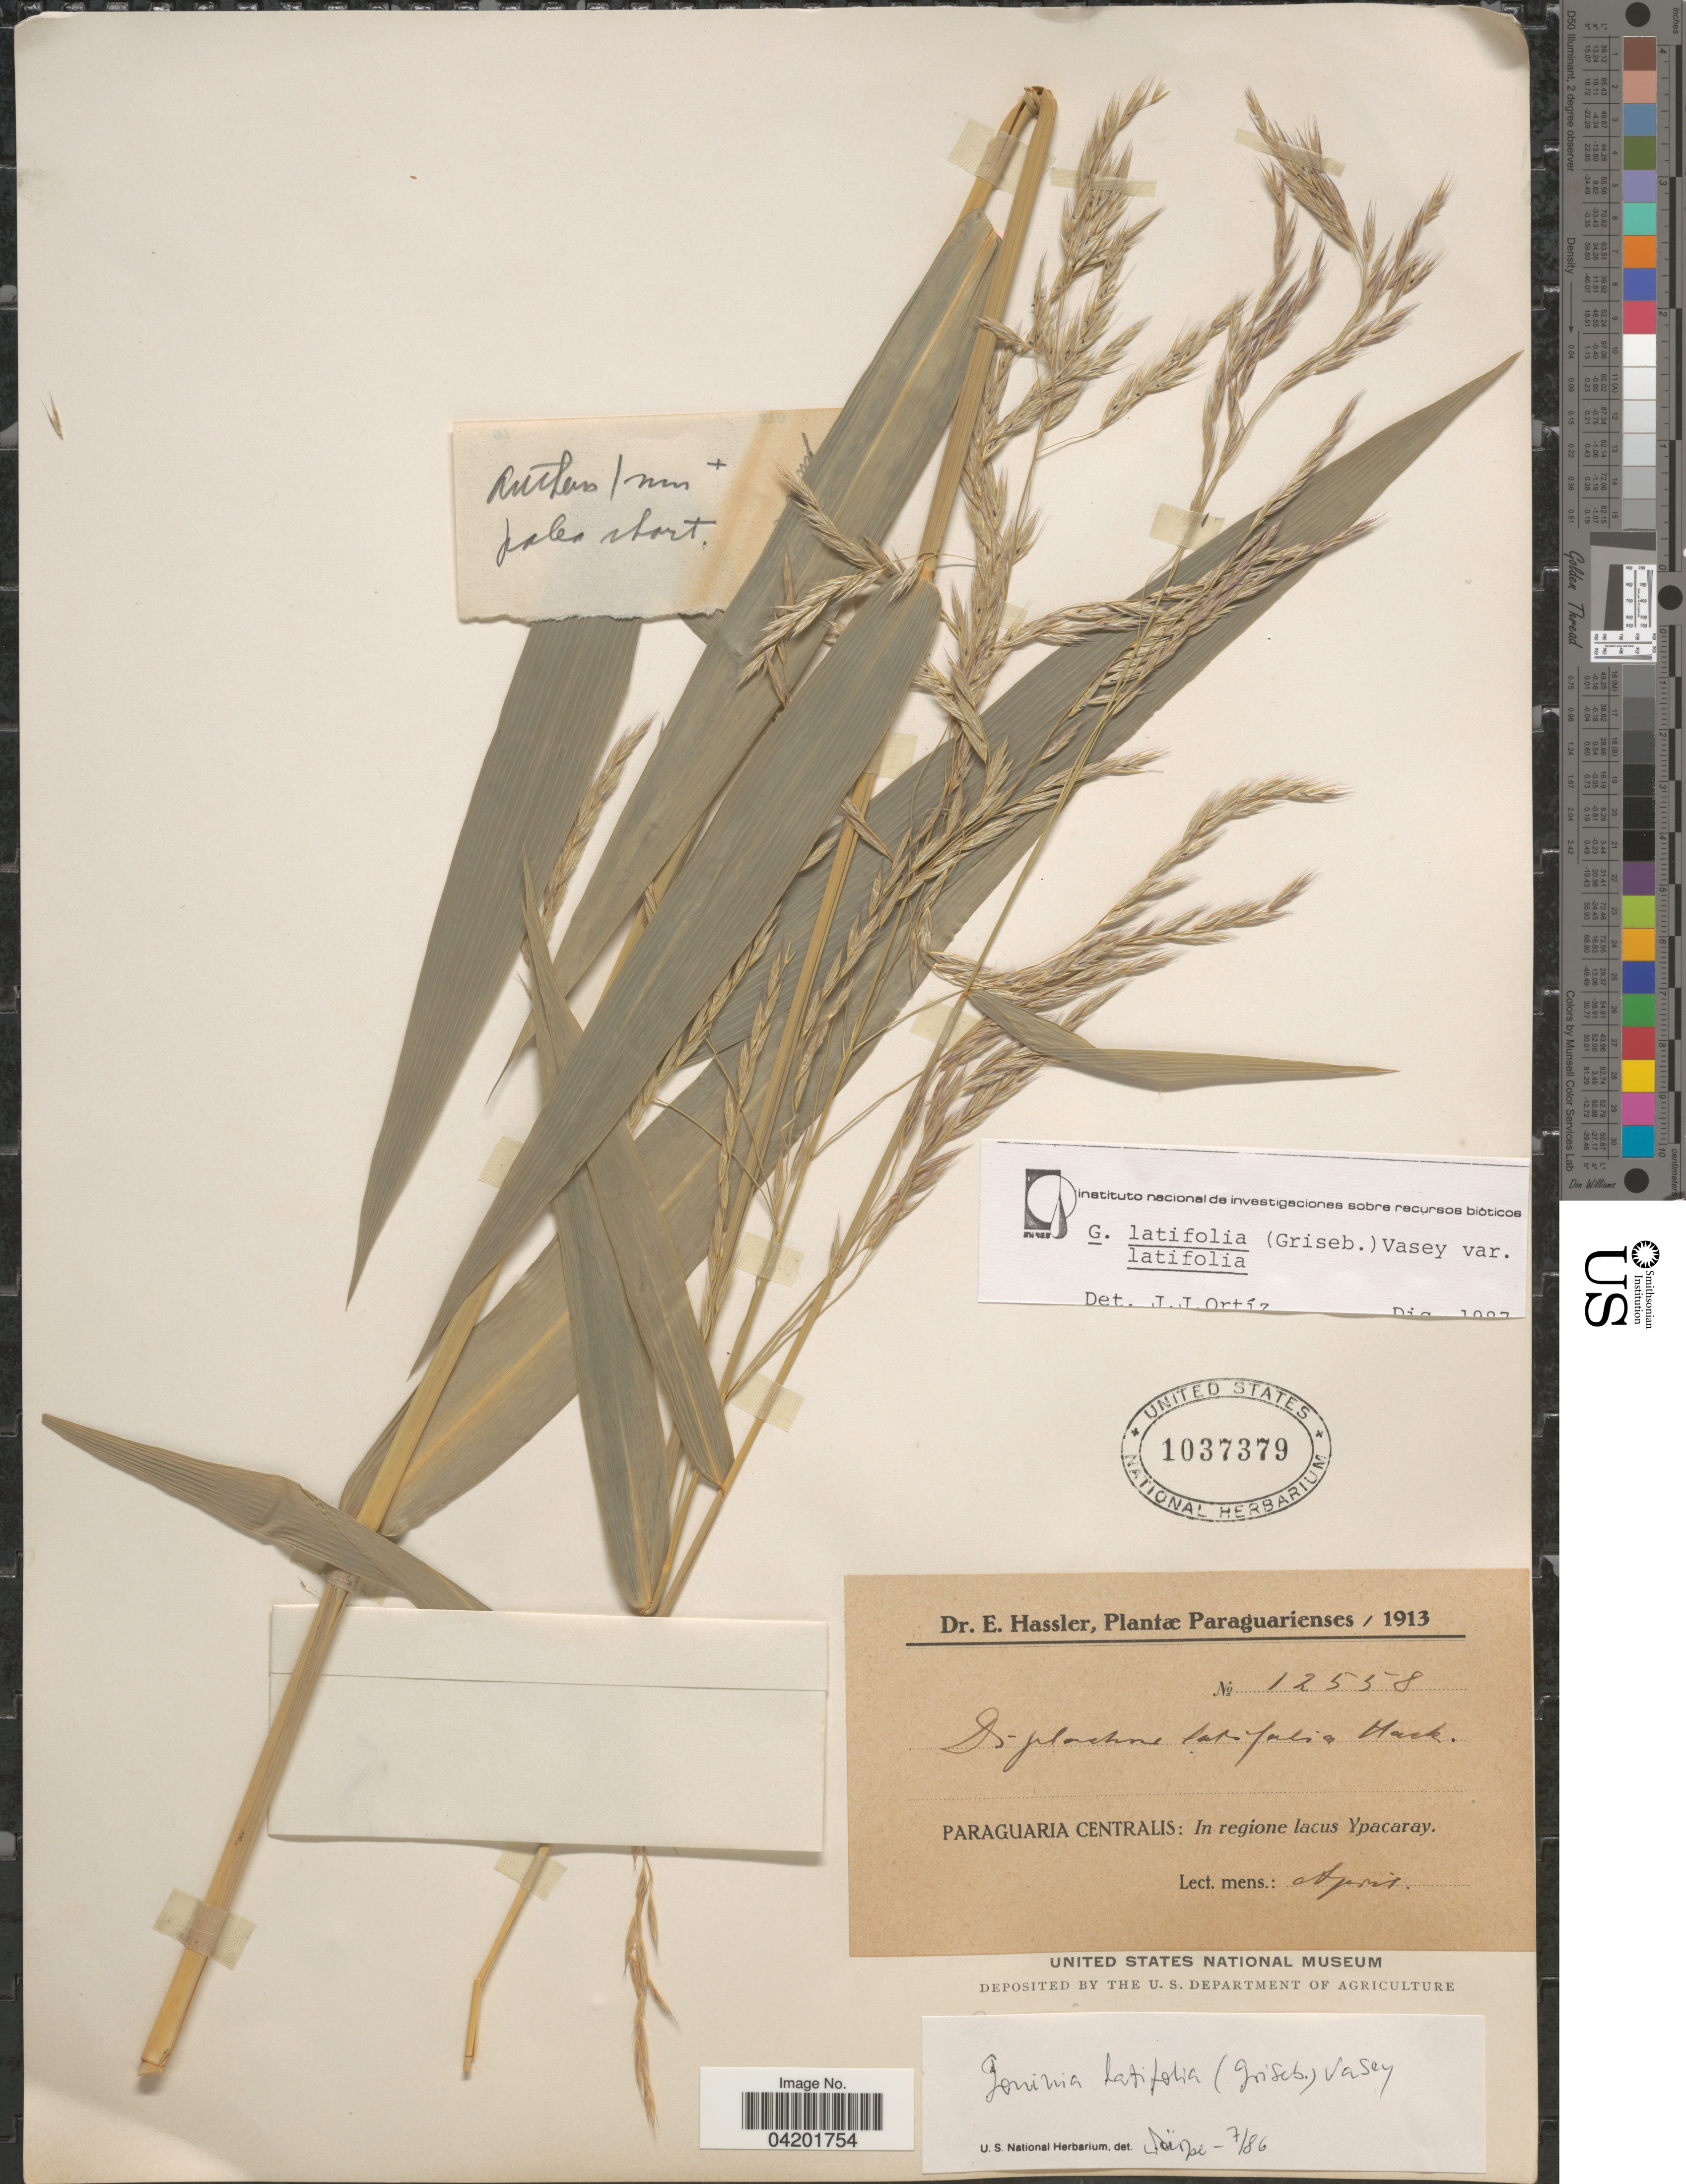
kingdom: Plantae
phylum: Tracheophyta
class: Liliopsida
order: Poales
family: Poaceae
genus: Gouinia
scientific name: Gouinia latifolia var. latifolia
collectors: E. Hassler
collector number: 12558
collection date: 1913-04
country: Paraguay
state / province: Paraguari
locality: Paraguaria Centralis: In regione lacus Ypacaray.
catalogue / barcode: US 1037379